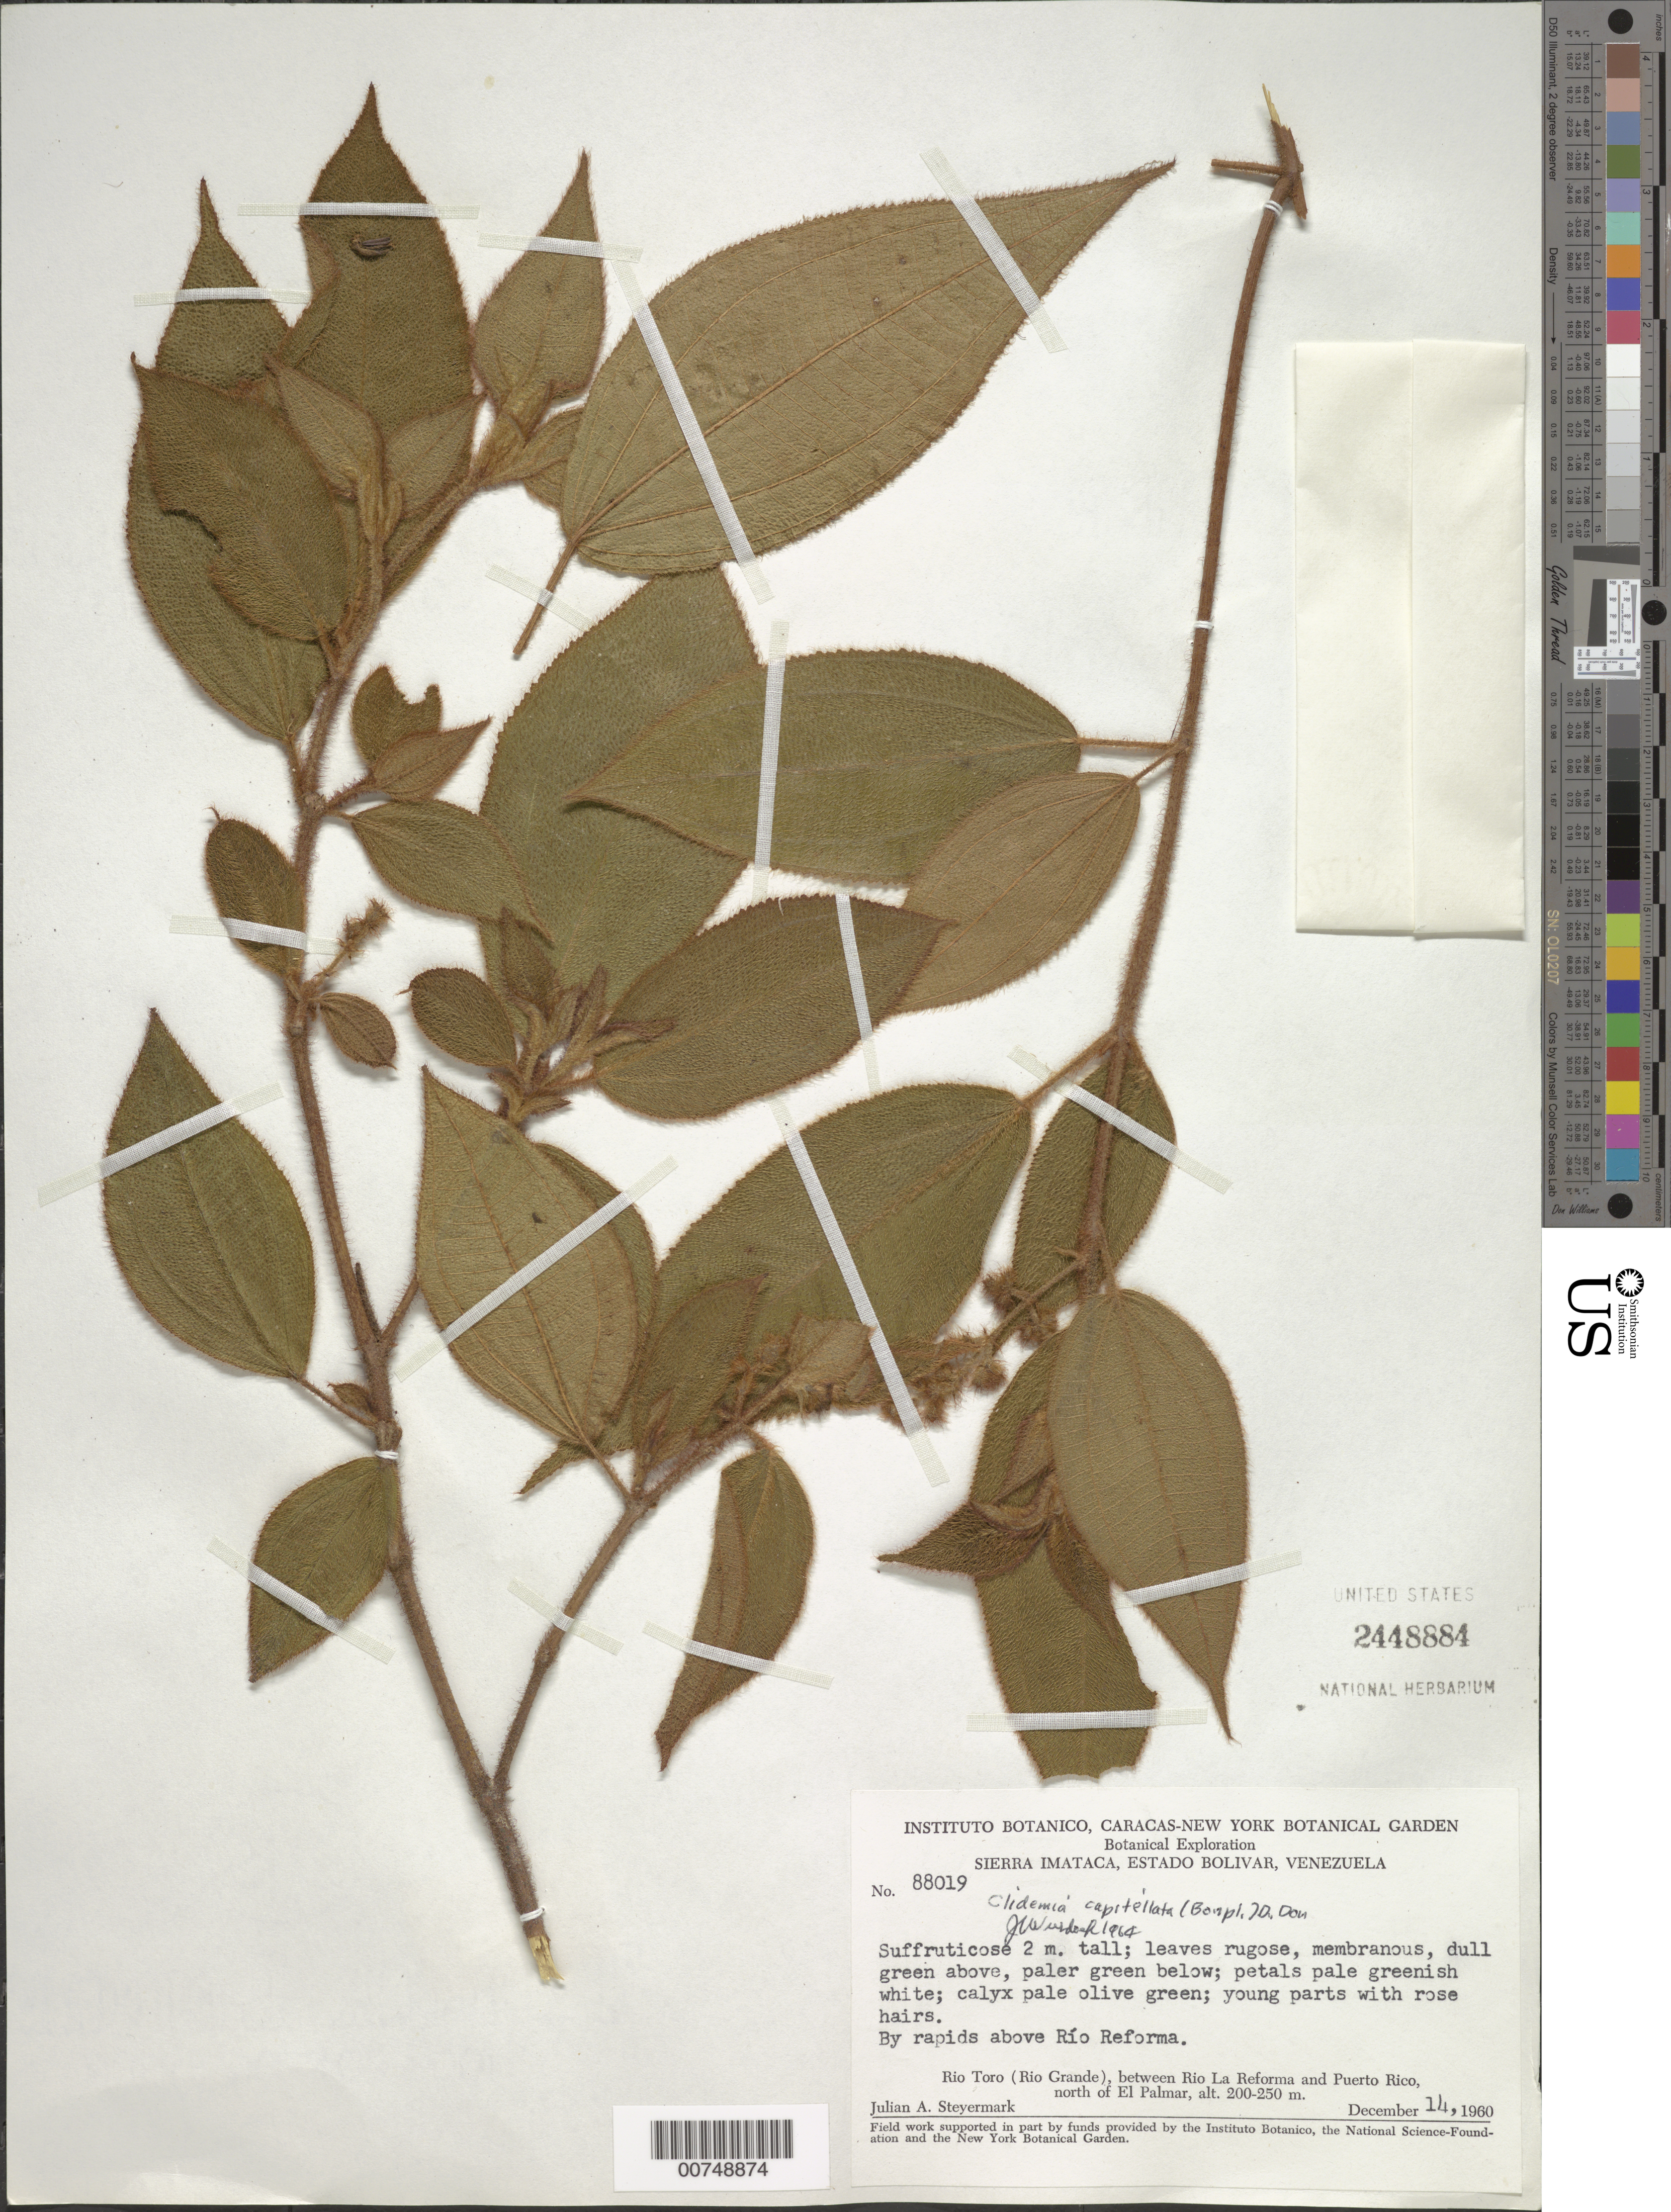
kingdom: Plantae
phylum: Tracheophyta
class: Magnoliopsida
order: Myrtales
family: Melastomataceae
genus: Clidemia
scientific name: Clidemia capitellata var. dependens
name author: (Pav. & D. Don) J.F. Macbr.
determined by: Wurdack, John J., (US), US (UNITED STATES)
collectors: J. Steyermark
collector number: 88019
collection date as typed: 14-Dec-60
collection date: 1960-12-14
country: Venezuela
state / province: Bolívar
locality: Sierra Imataca; Cerro La Reforma, above junction with Río Reforma with Río Toro (Río Grande), between Río La Reforma and Puerto Rico, N of El Palmar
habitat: By rapids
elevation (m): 200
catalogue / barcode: US 2448884